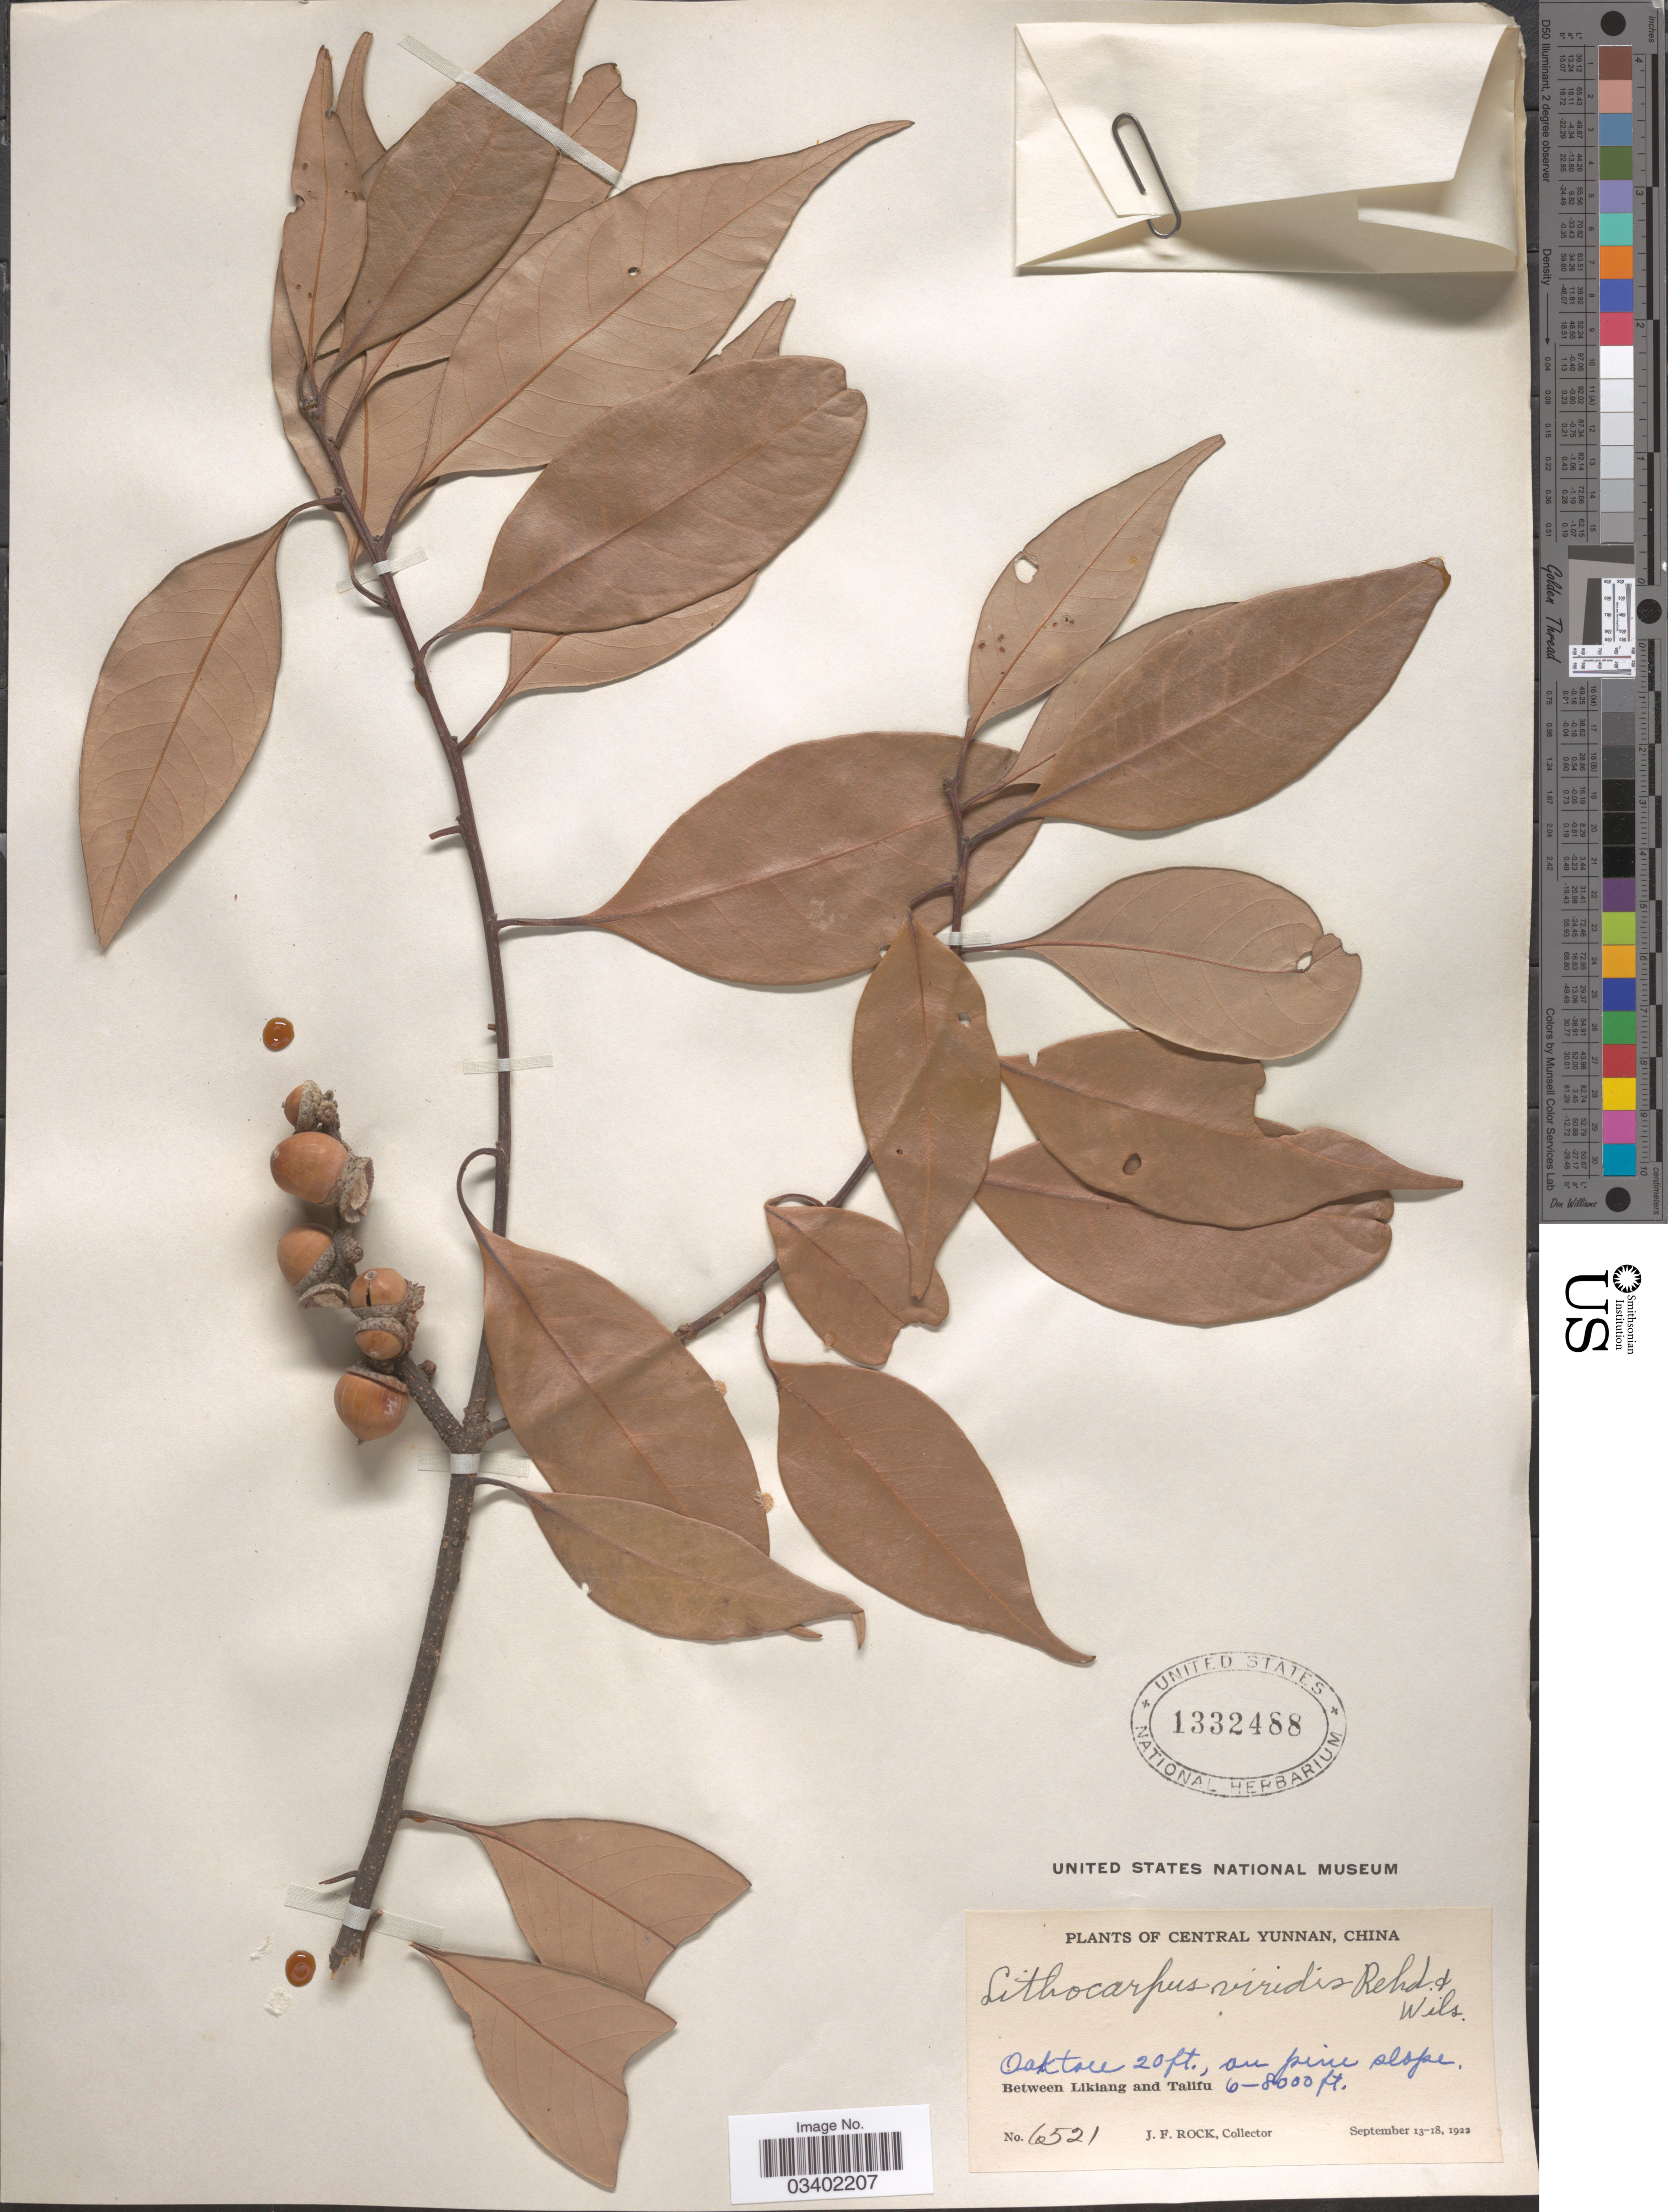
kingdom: Plantae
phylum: Tracheophyta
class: Magnoliopsida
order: Fagales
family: Fagaceae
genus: Lithocarpus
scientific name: Lithocarpus viridis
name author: (Schottky) Rehder & E.H. Wilson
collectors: J. Rock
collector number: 6521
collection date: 1922-09-13/1922-09-18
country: China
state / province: Yunnan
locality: Central Yunnan. Between Likiang and Talifu.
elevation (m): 1829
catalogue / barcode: US 1332488